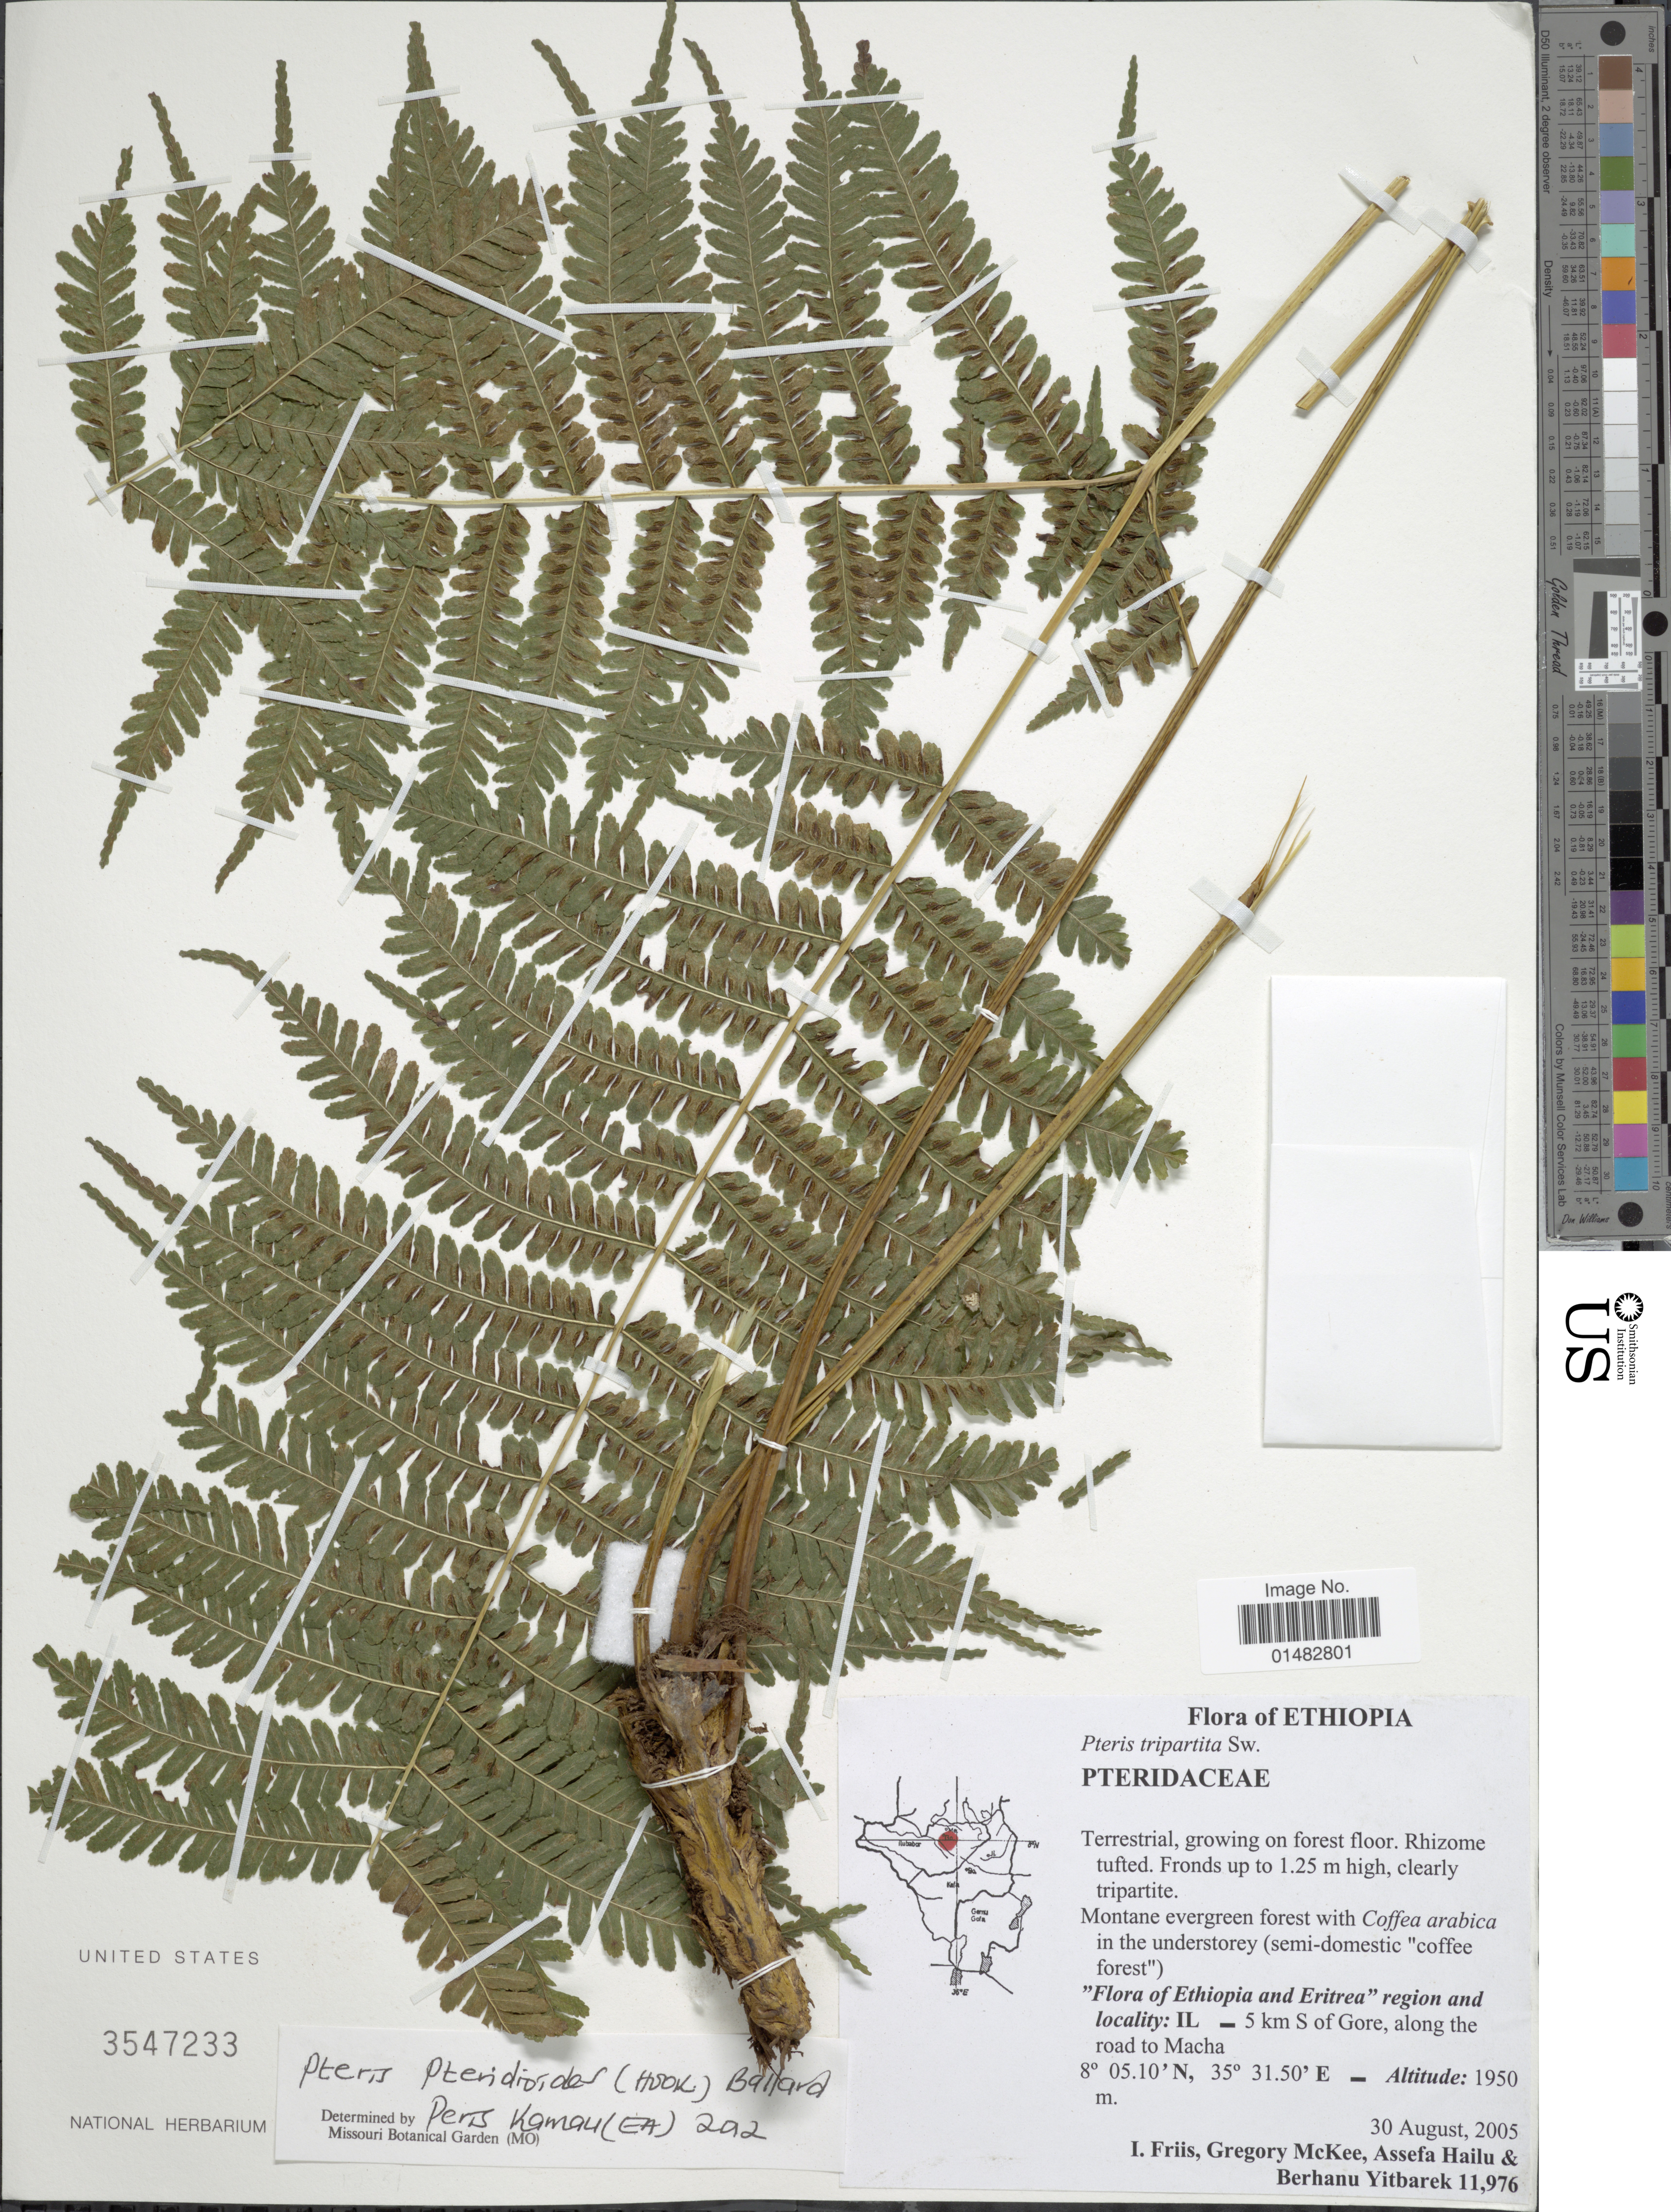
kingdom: Plantae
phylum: Tracheophyta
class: Polypodiopsida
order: Polypodiales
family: Pteridaceae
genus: Pteris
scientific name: Pteris pteridioides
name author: (Hook.) Ballard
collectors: I. Friis, G. S. McKee, A. Hailu & B. Yitbarek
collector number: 11976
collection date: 2005-08-30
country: Ethiopia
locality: Ethiopua and Eritrea, IL- 5 km S. of Gore , along the road to Macha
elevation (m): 1950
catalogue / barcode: US 3547233